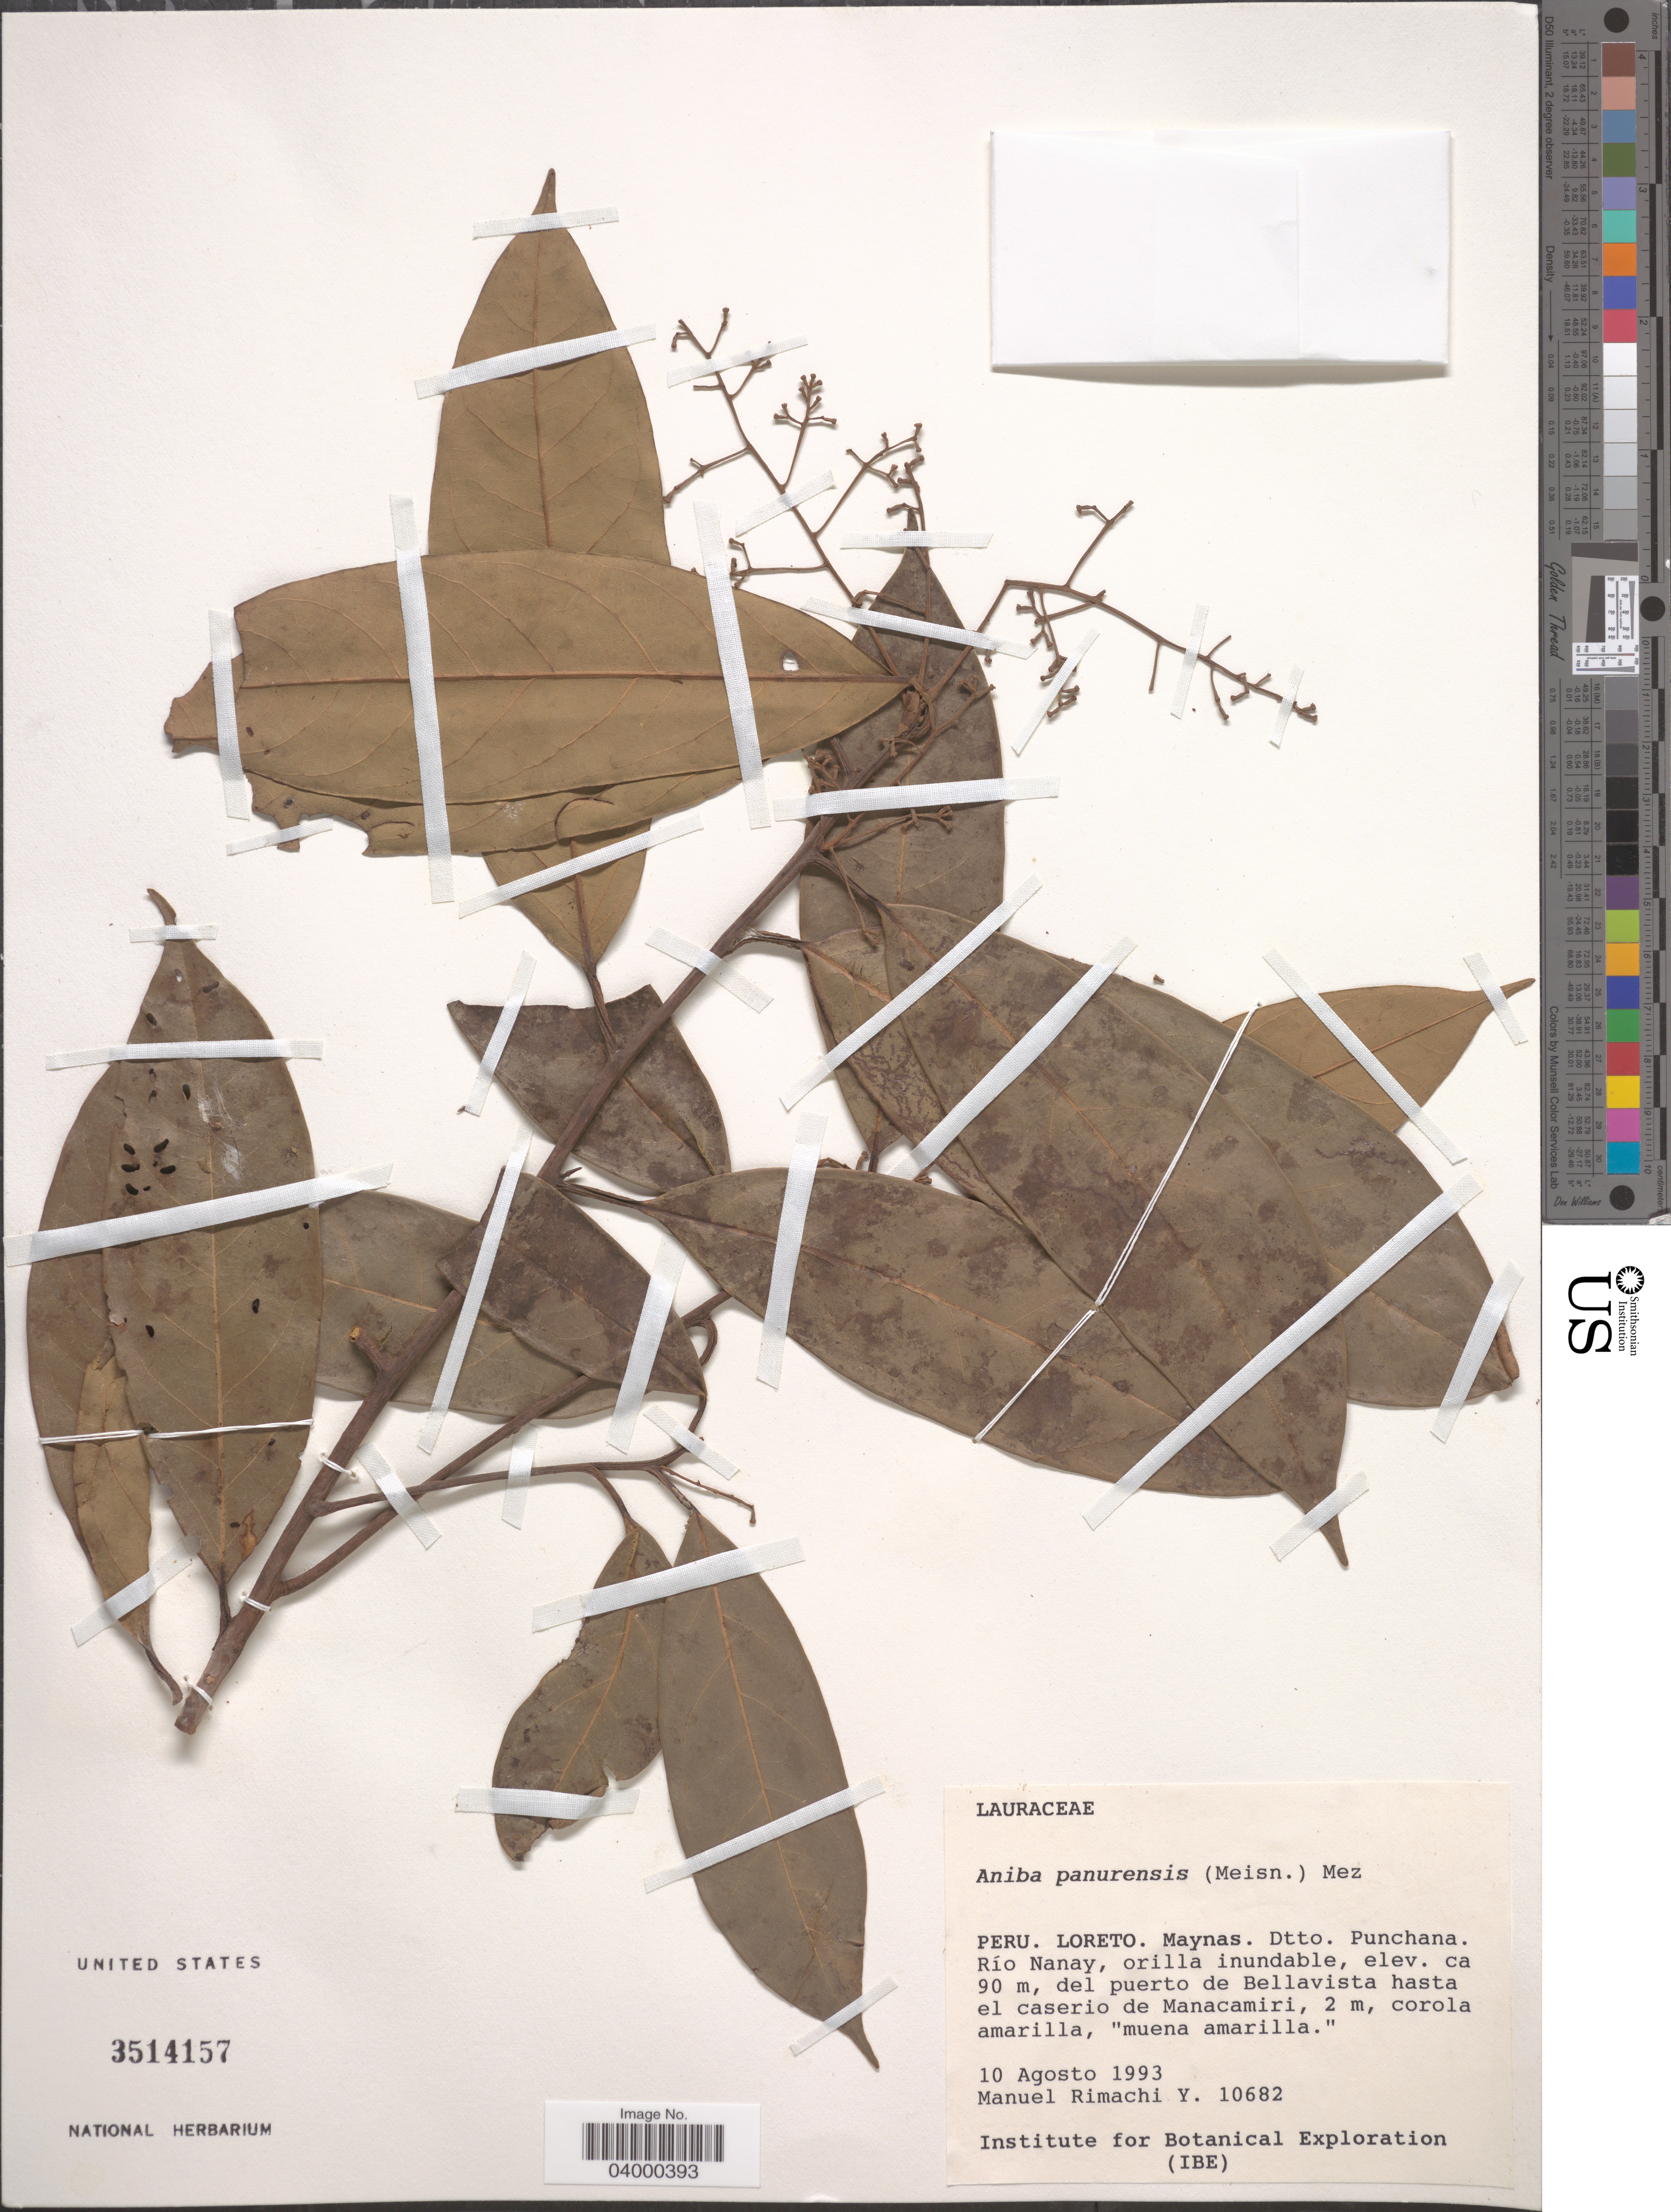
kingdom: Plantae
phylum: Tracheophyta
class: Magnoliopsida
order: Laurales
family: Lauraceae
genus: Aniba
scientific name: Aniba panurensis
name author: (Meisn.) Mez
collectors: M. Rimachi Y.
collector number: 10682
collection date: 1993-08-10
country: Peru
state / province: Loreto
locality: Maynas. Dtto. Punchana. Río Nanay, del puerto de Bellavista hasta el caserio de Manacamiri.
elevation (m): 90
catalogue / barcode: US 3514157